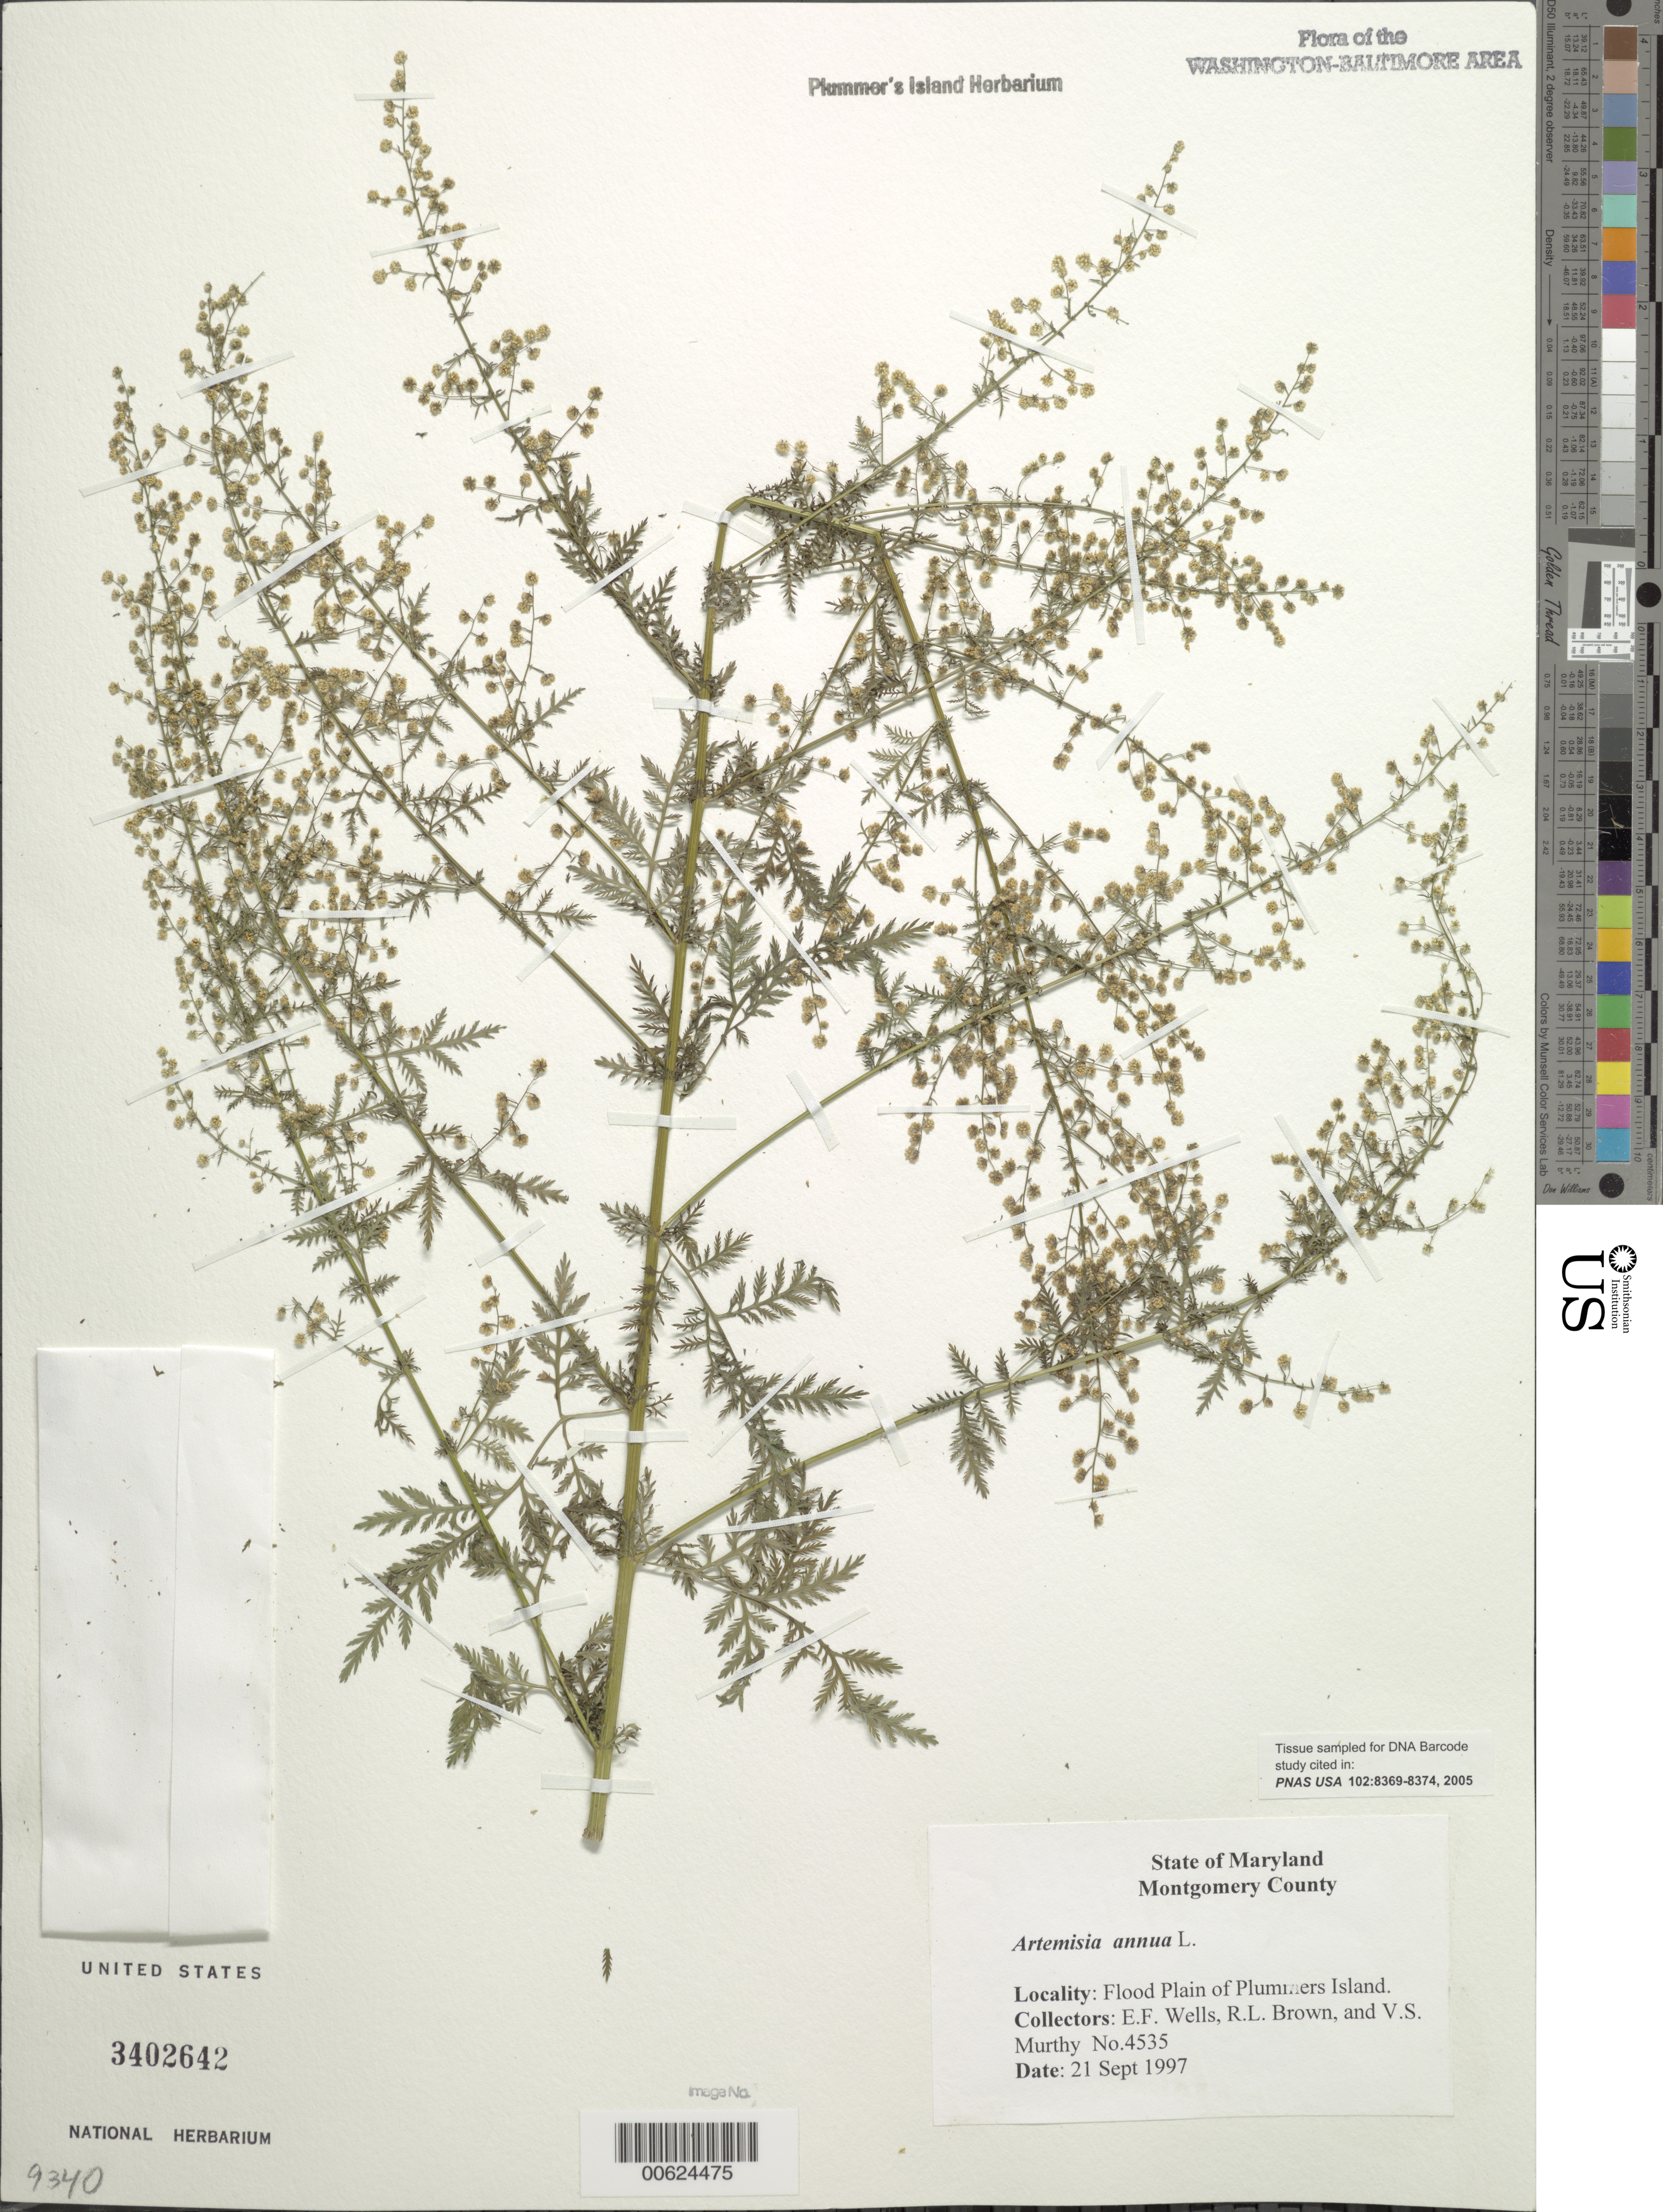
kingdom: Plantae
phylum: Tracheophyta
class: Magnoliopsida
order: Asterales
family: Asteraceae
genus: Artemisia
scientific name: Artemisia annua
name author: L.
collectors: E. F. Wells, R. L. Brown & V. S. Murthy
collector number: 4535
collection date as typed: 21 Sep 1997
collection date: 1997-09-21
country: United States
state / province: Maryland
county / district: Montgomery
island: Plummers Island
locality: Flood plain of Plummers Island Plummers Island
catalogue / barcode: US 3402642